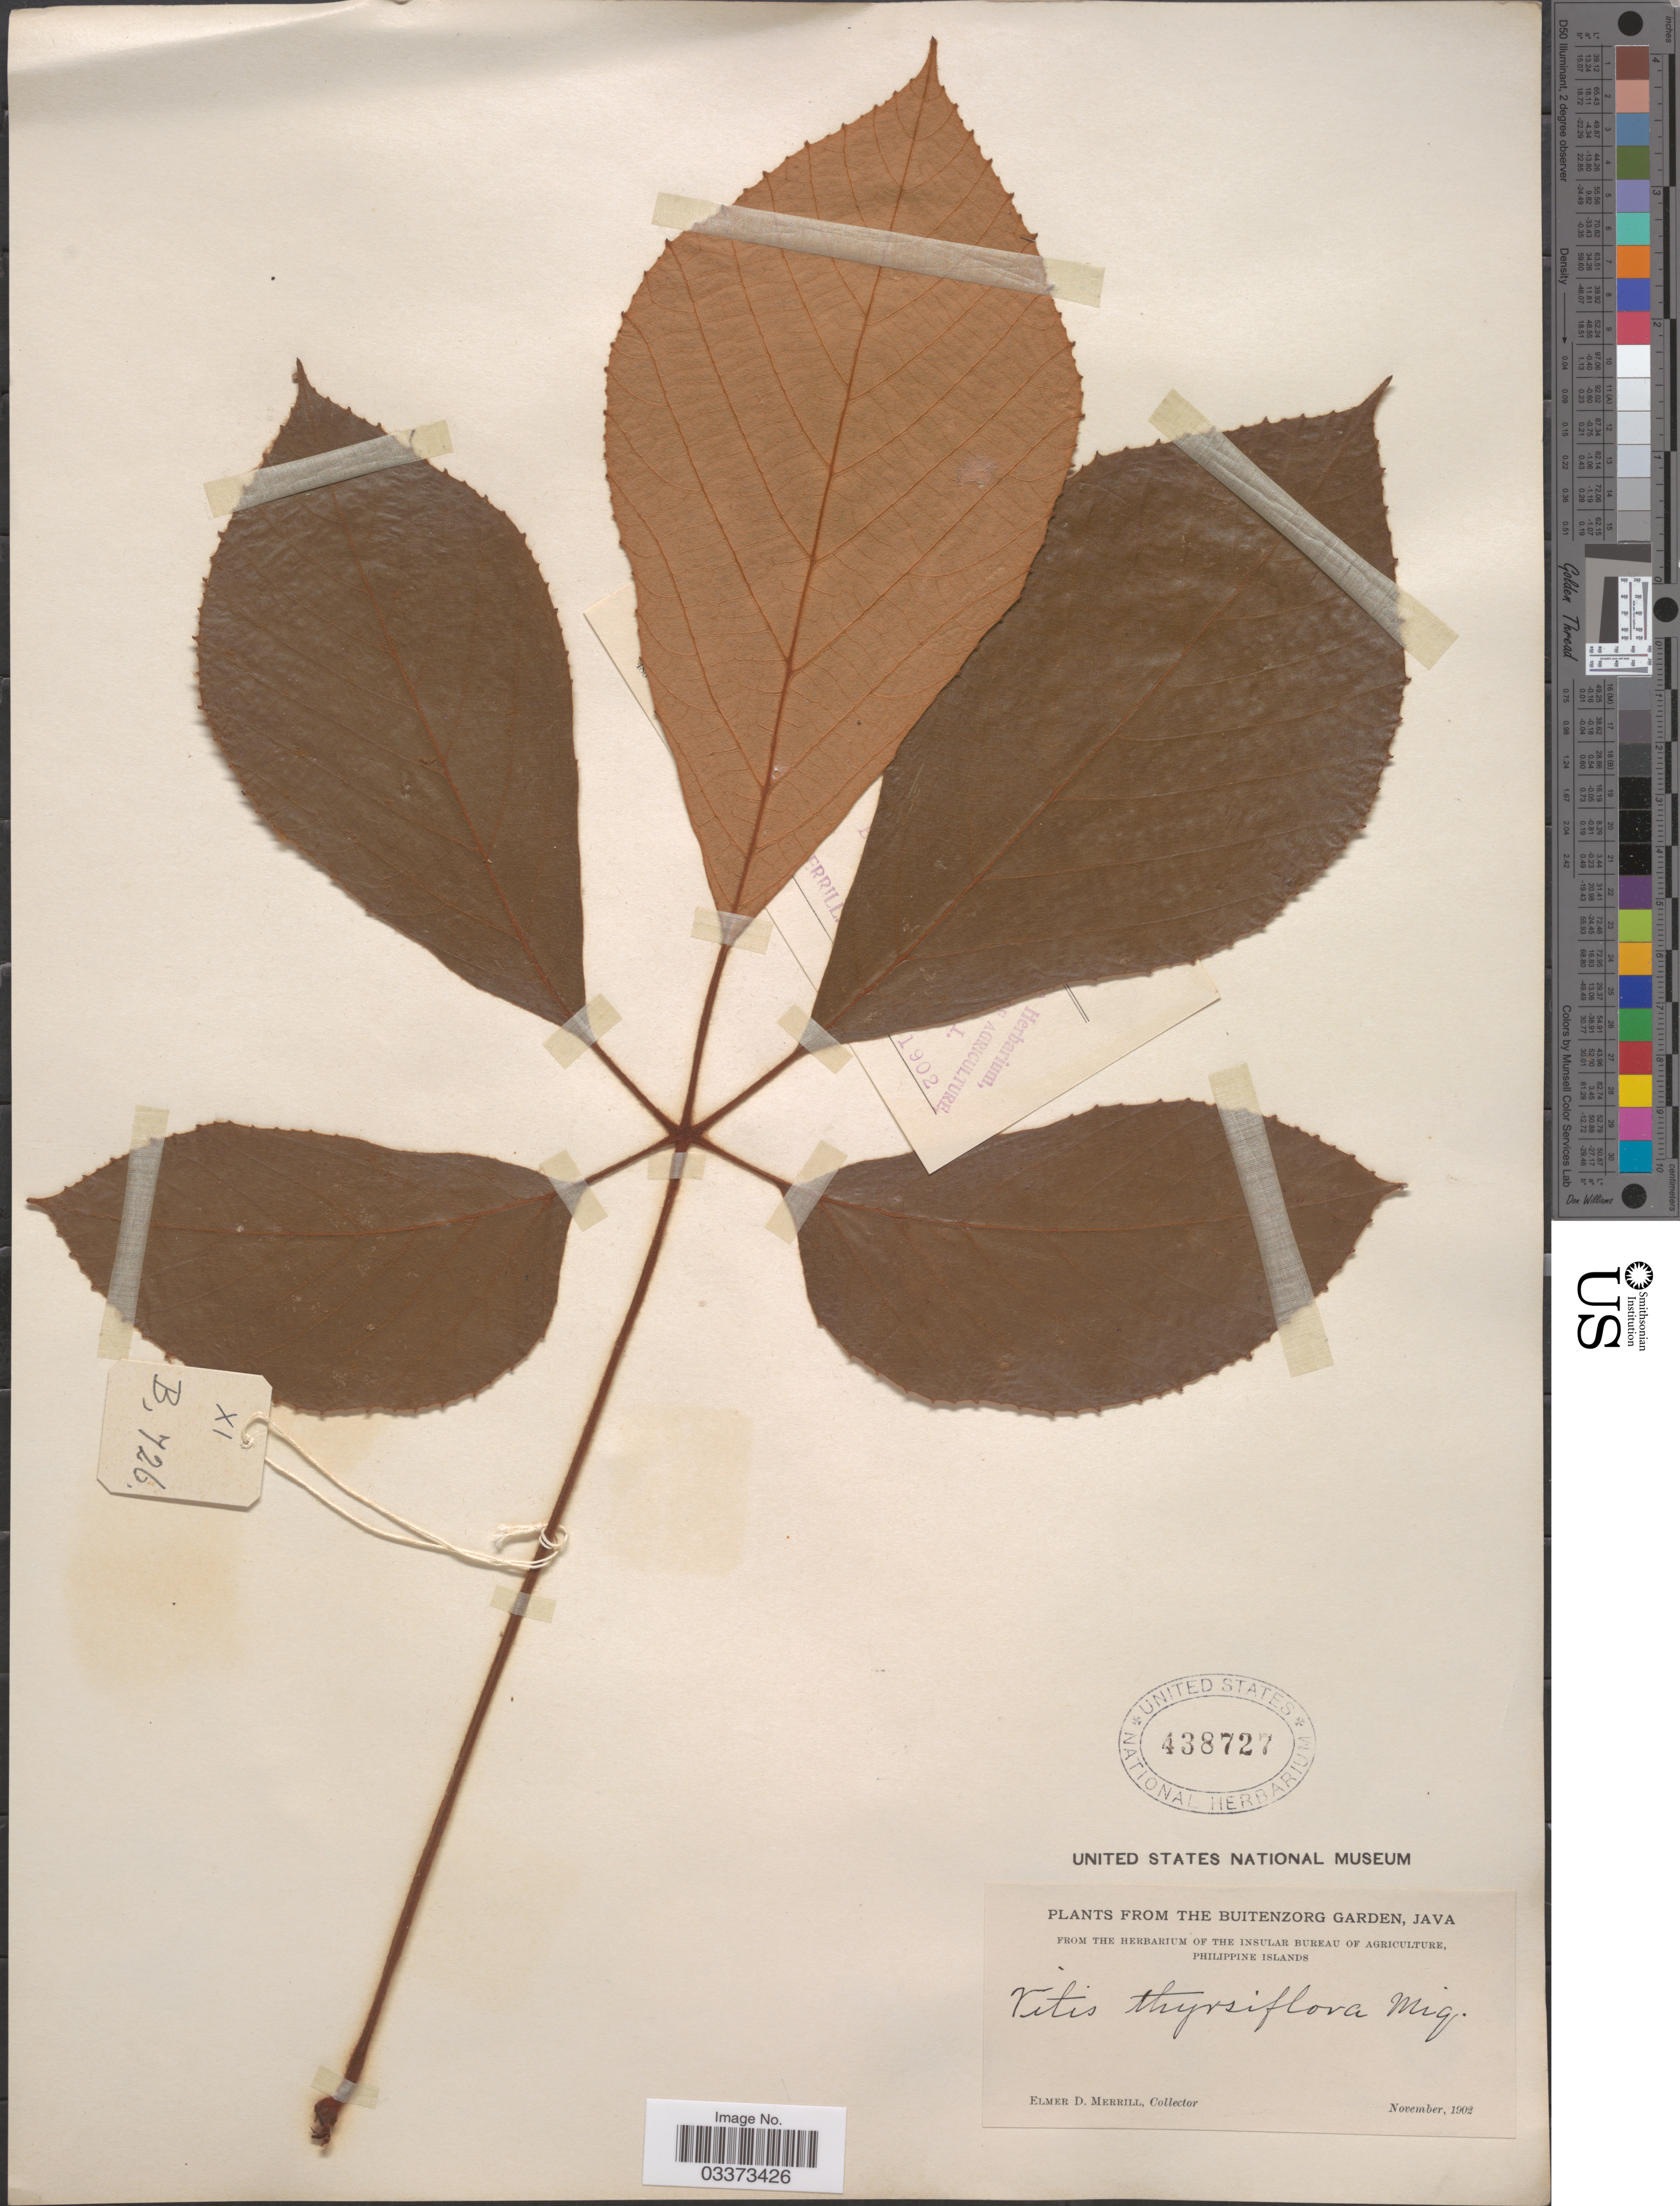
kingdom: Plantae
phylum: Tracheophyta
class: Magnoliopsida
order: Vitales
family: Vitaceae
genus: Ampelocissus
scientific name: Ampelocissus thyrsiflora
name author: (Blume) Planch.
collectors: E. D. Merrill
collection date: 1902-11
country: Indonesia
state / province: Java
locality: The Buitenzorg Garden.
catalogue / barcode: US 438727